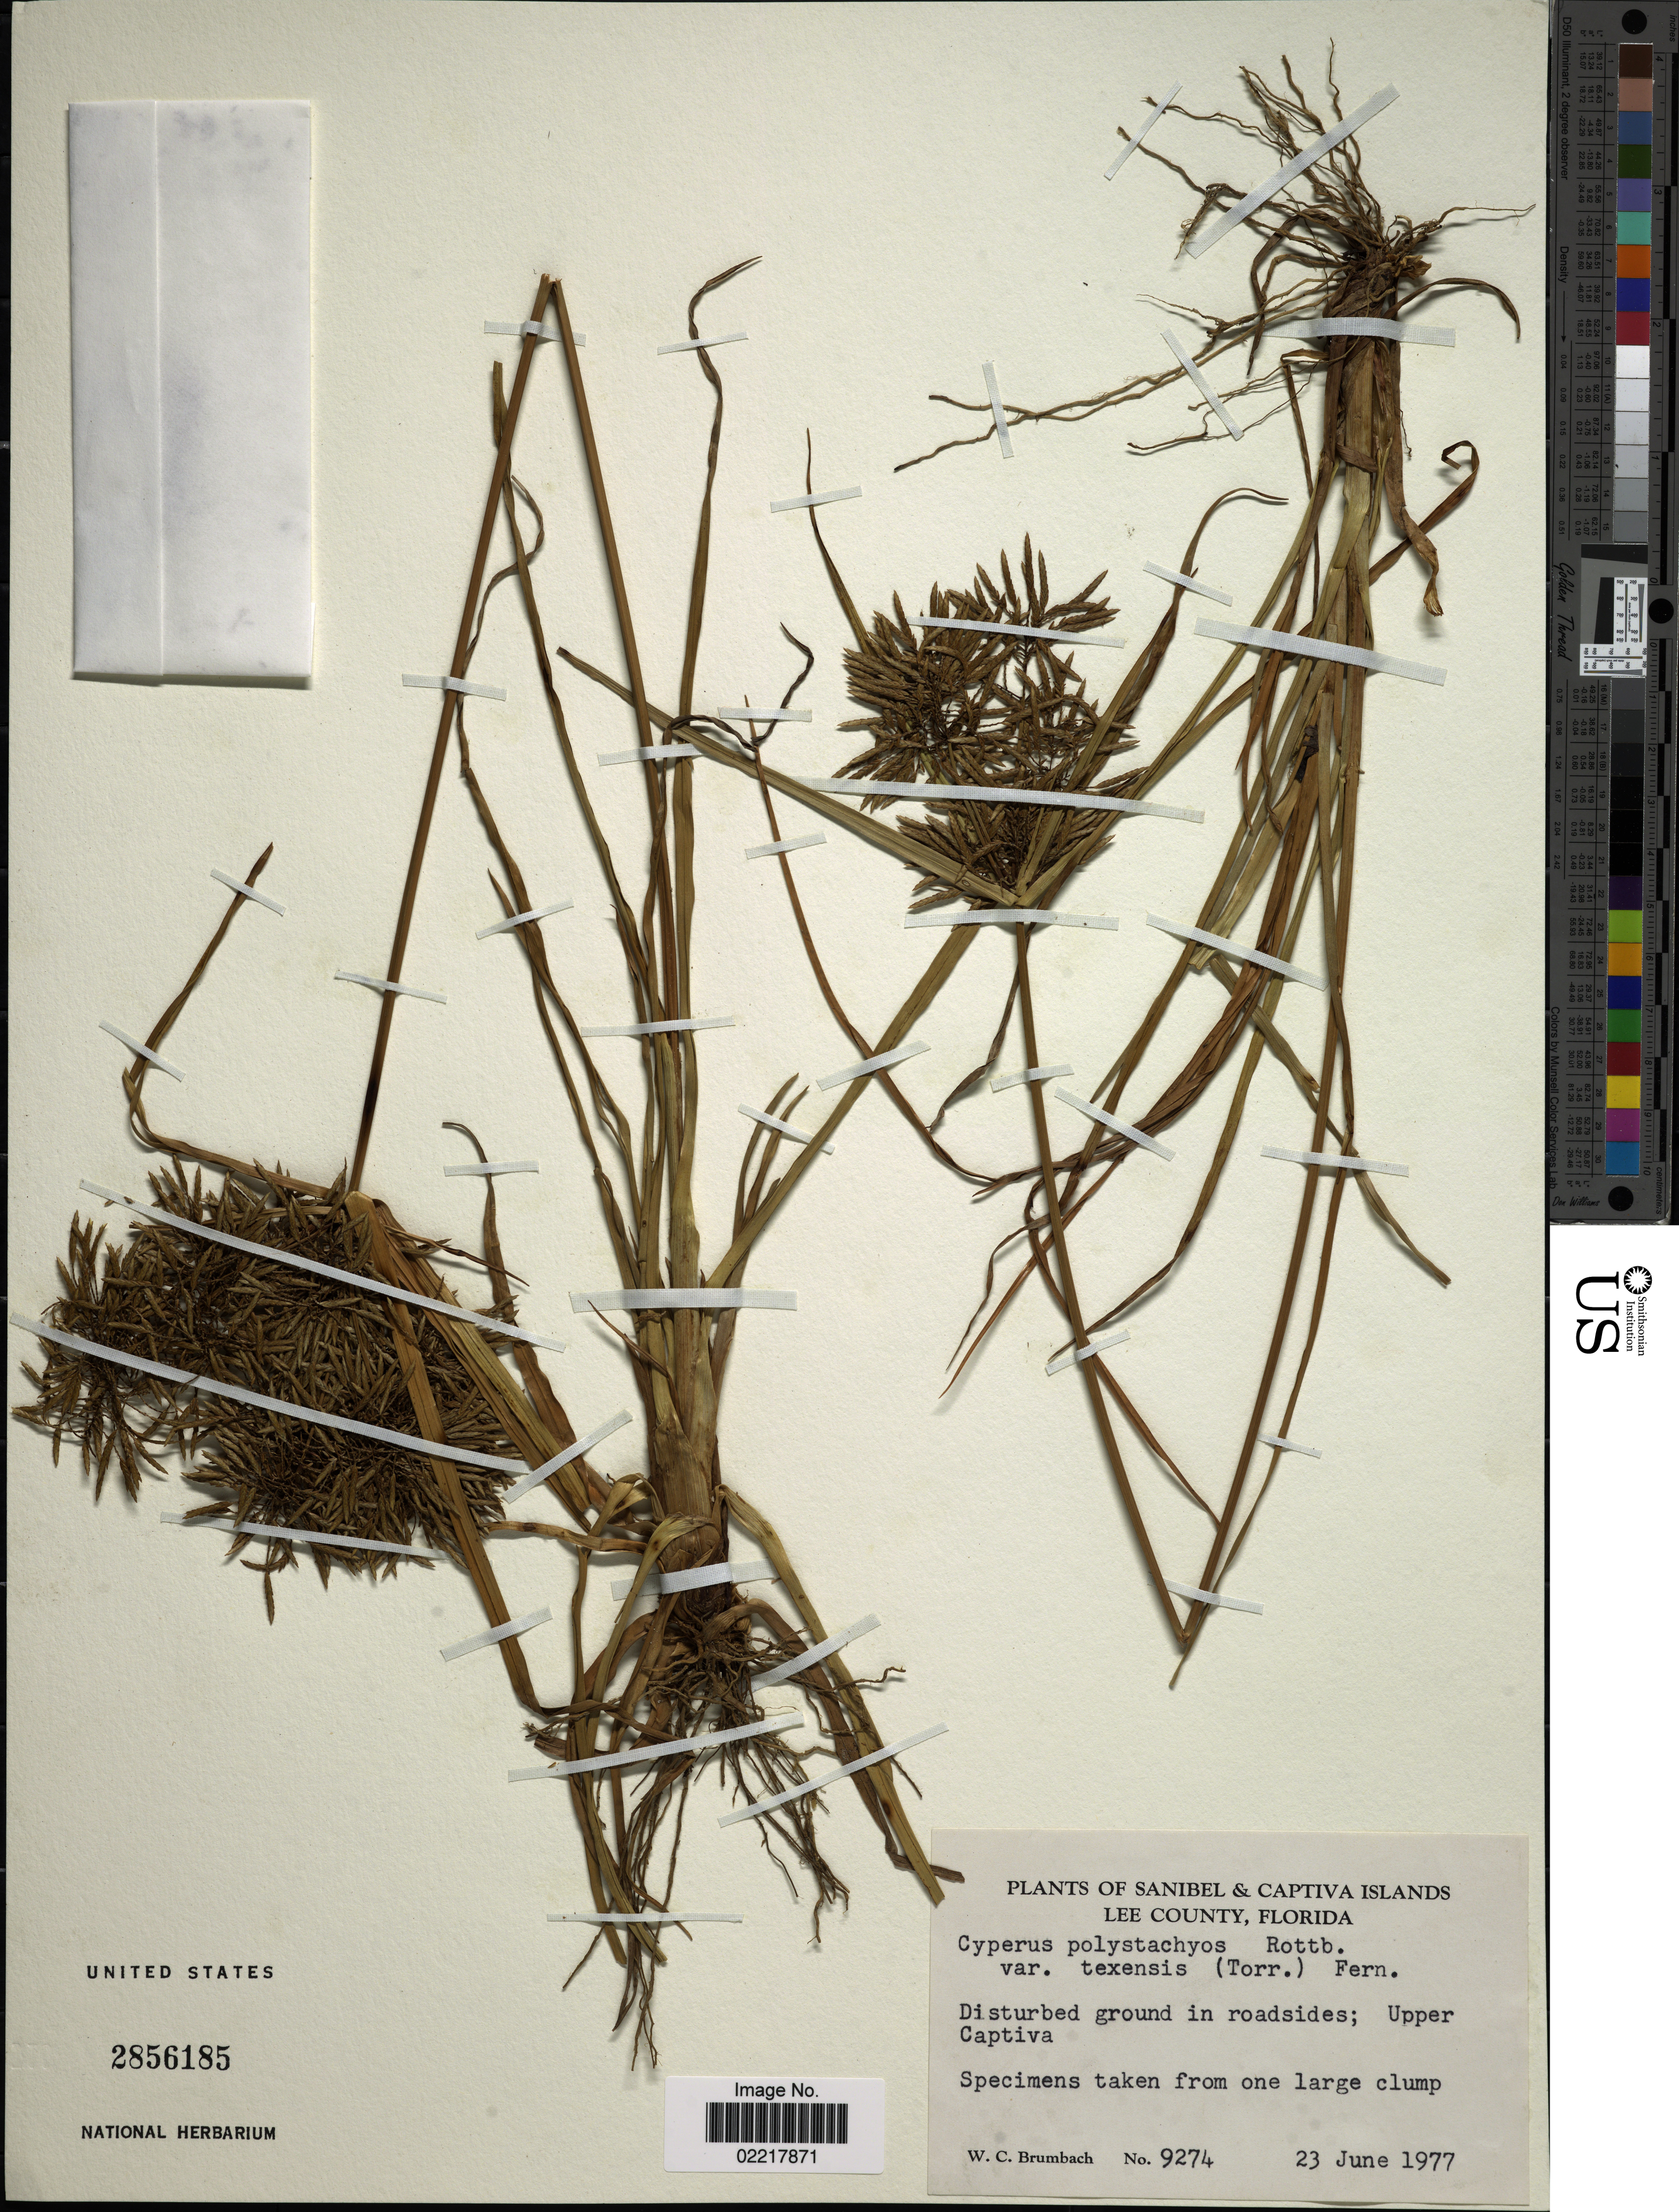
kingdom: Plantae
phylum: Tracheophyta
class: Liliopsida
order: Poales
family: Cyperaceae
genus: Cyperus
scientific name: Cyperus polystachyos var. texensis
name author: (Torr.) Fernald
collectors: W. C. Brumbach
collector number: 9274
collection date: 1977-06-23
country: United States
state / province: Florida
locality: Sanibel & Captiva Islands, Lee County, Disturbed ground in roadsides; Upper Captiva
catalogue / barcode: US 2856185